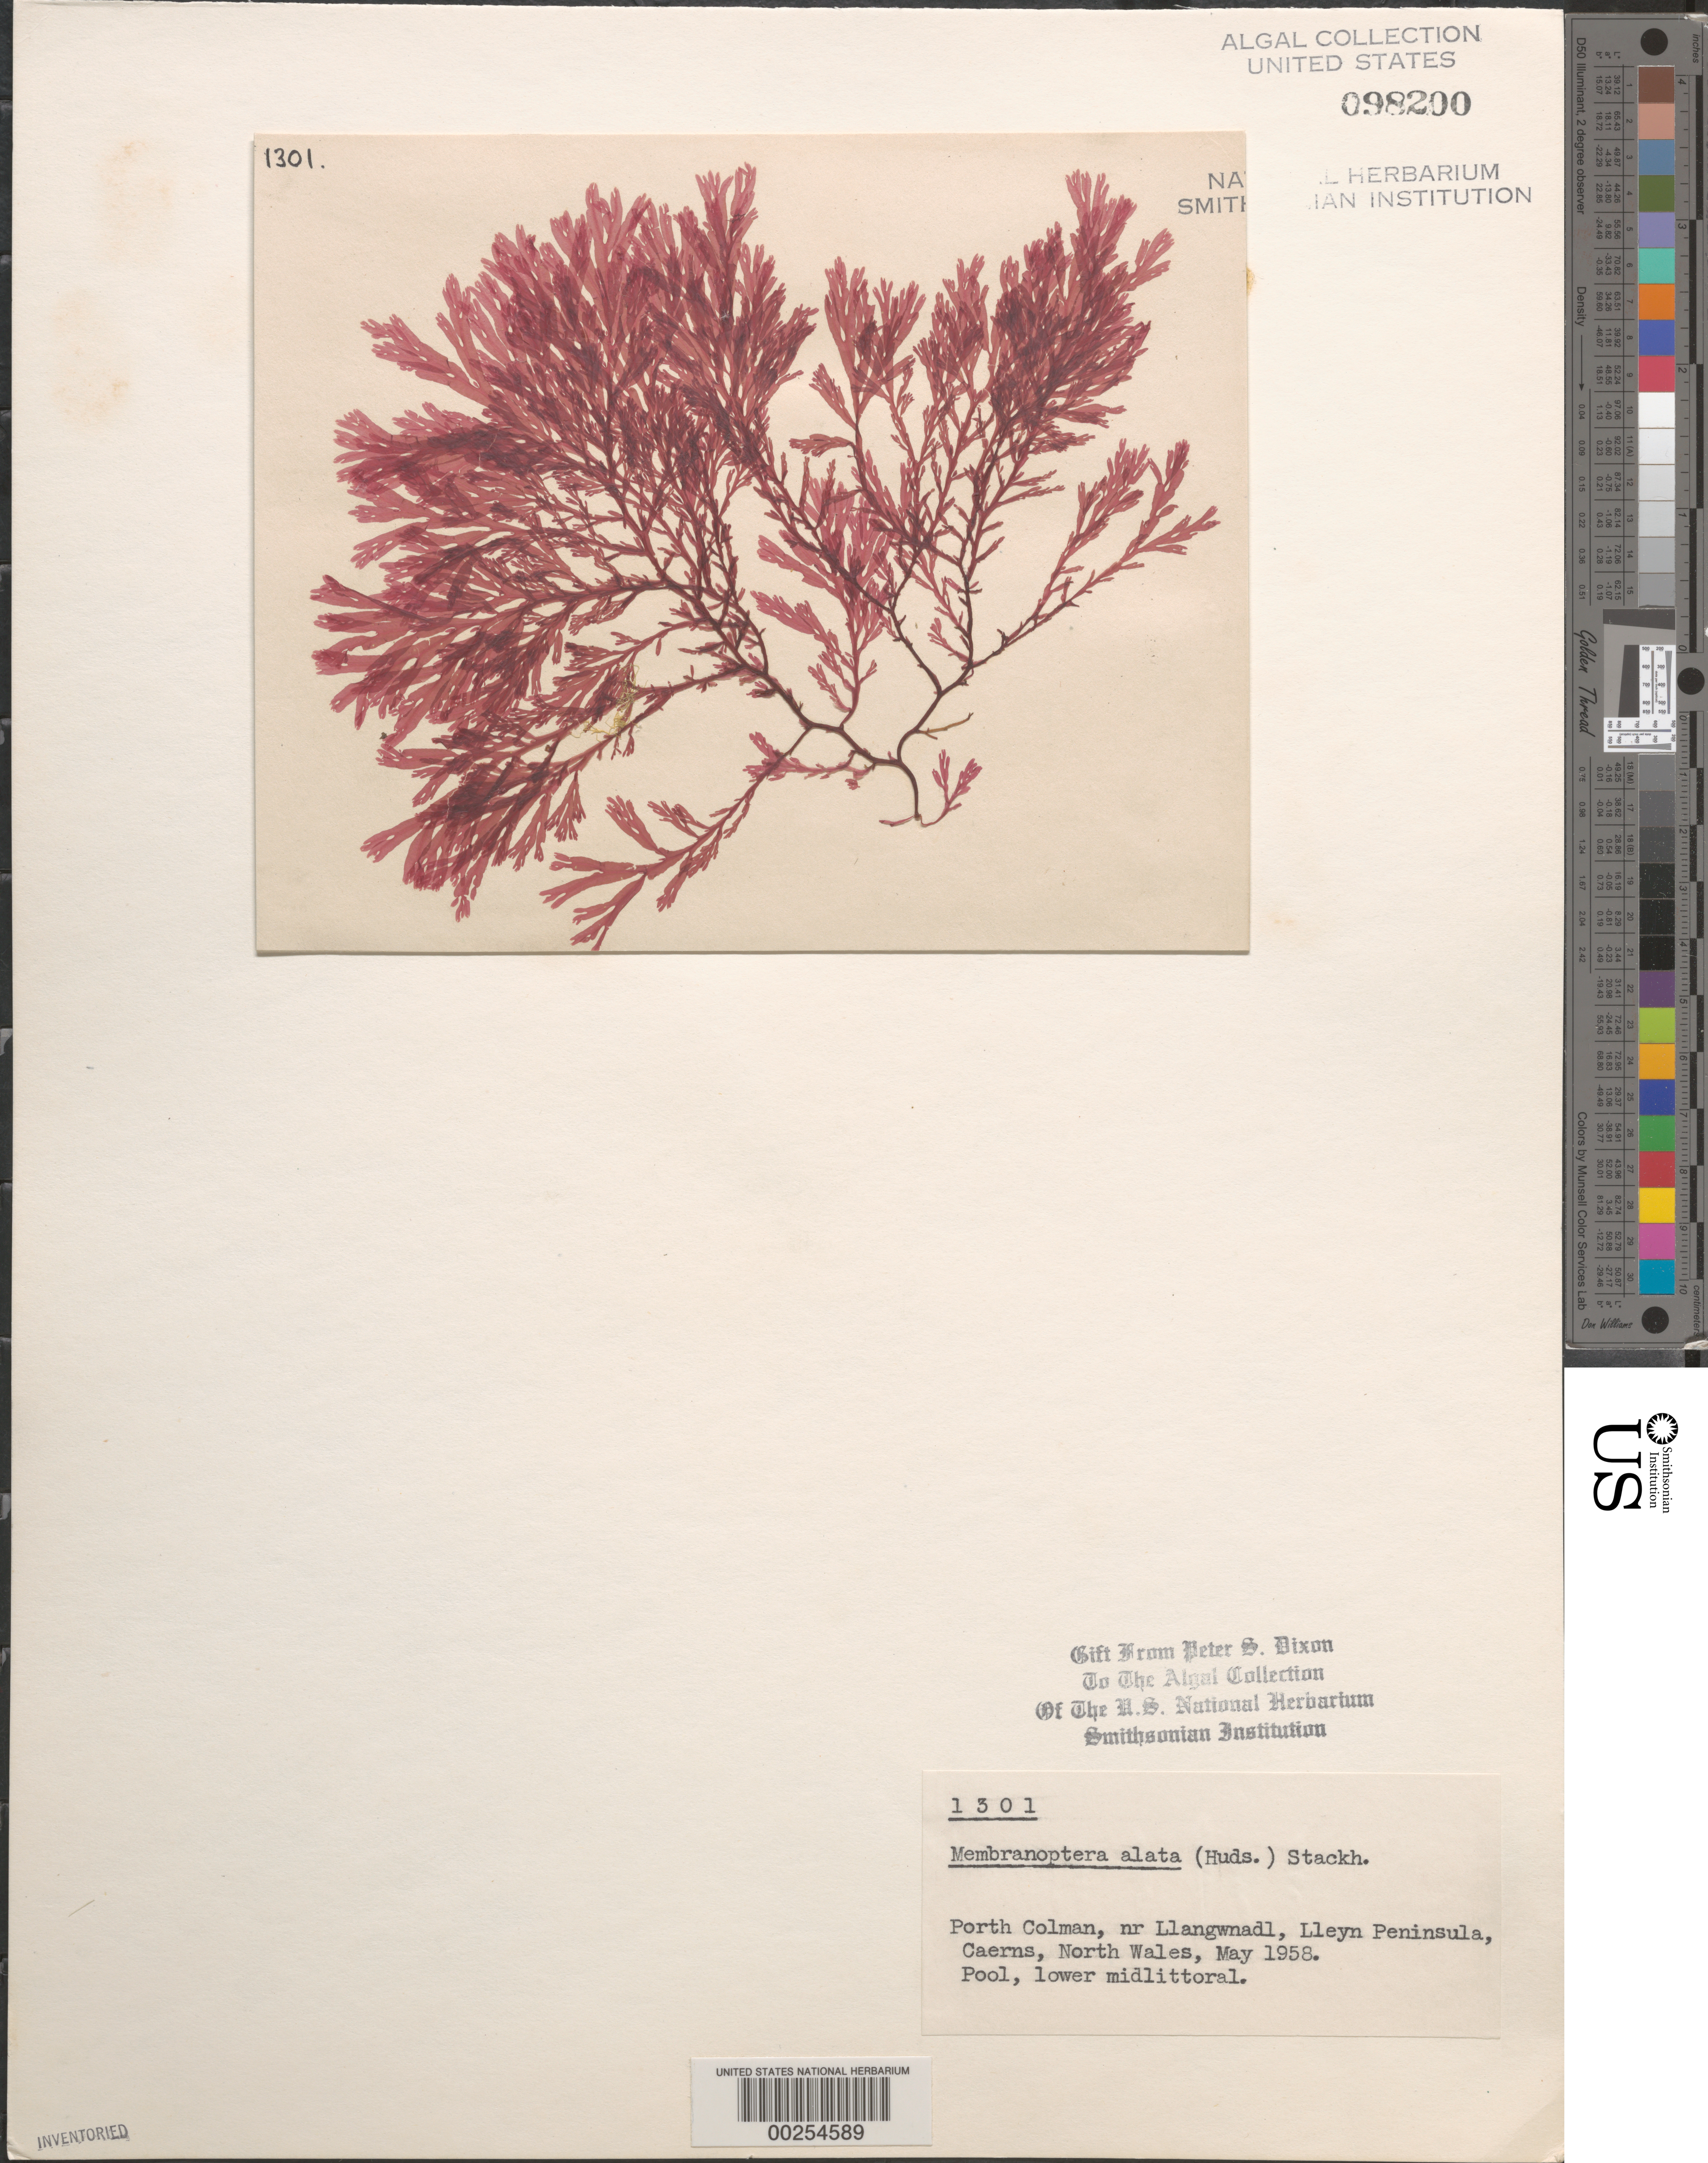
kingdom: Plantae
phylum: Rhodophyta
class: Florideophyceae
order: Ceramiales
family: Delesseriaceae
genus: Membranoptera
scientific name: Membranoptera alata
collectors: P. S. Dixon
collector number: PSD 1301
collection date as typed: May 1958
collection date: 1958-05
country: United Kingdom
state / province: Wales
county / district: Gwynedd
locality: Porth Colman, near Llangwnadl, Lleyn Peninsula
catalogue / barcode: US 98200